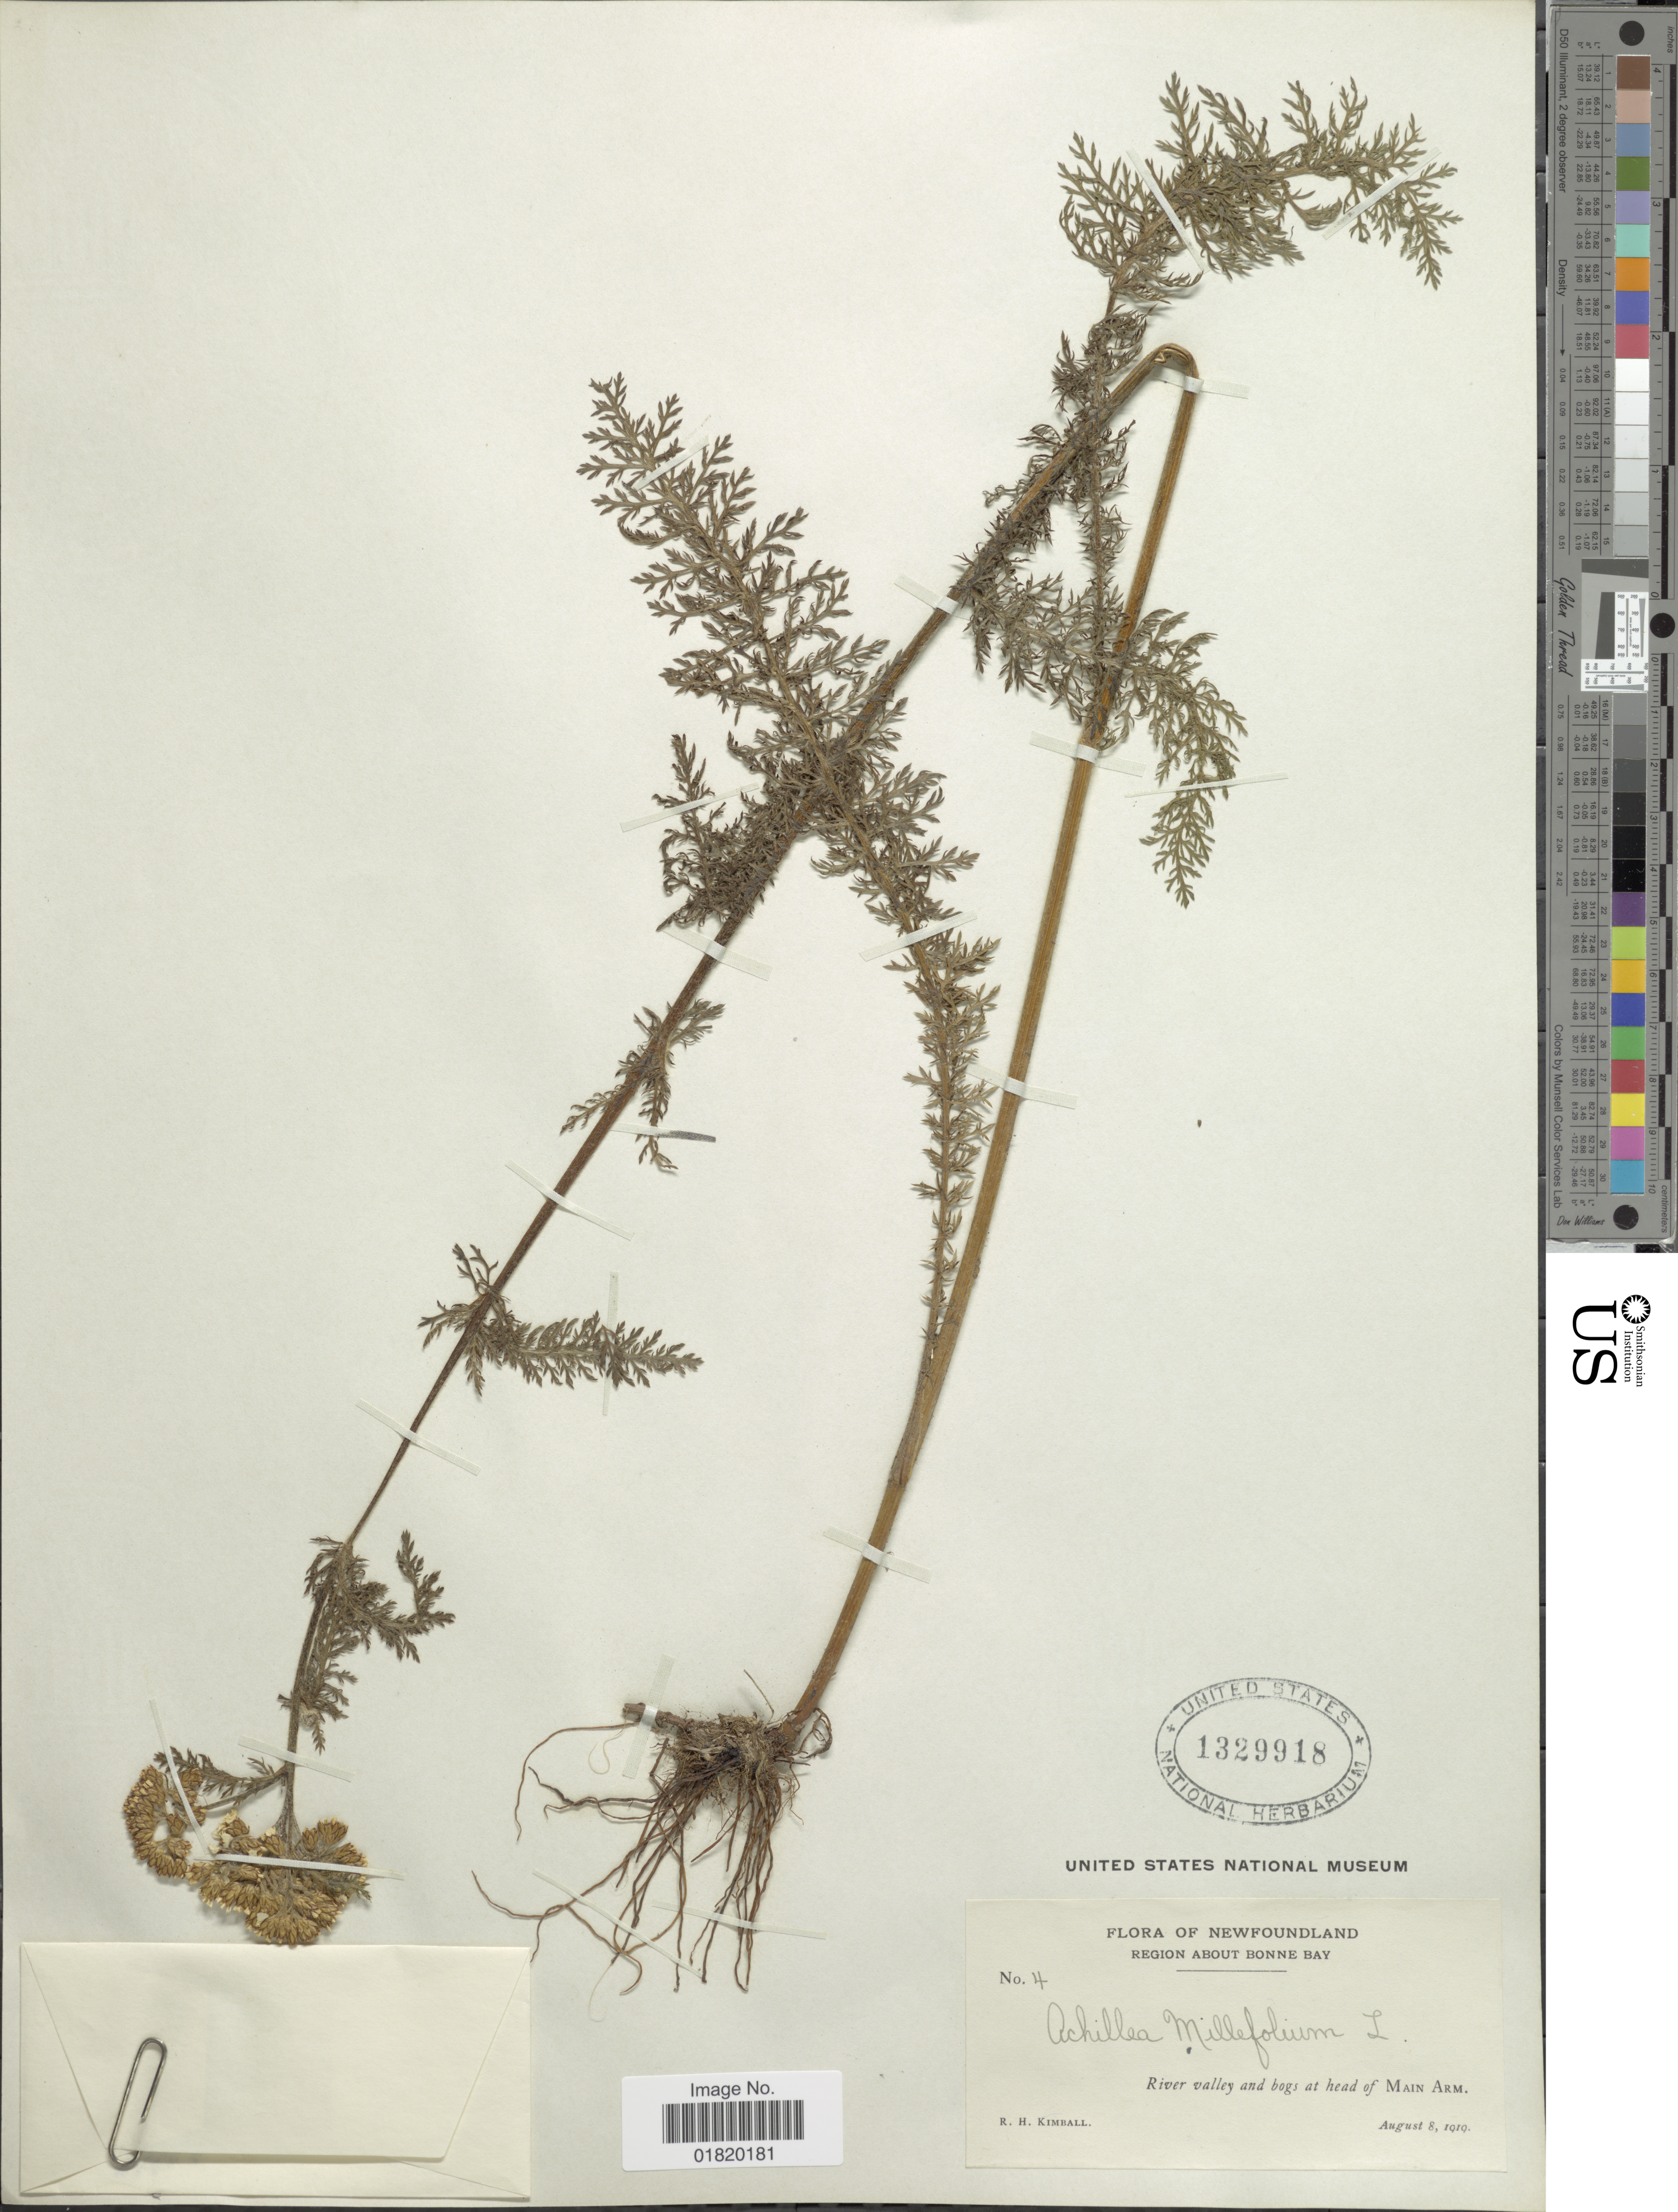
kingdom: Plantae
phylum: Tracheophyta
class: Magnoliopsida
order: Asterales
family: Asteraceae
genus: Achillea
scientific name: Achillea millefolium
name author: L.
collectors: R. Kimball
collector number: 4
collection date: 1919-08-08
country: Canada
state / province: Newfoundland and Labrador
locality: Region about Bonne Bay. River valley and bogs at head of Main Arm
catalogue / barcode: US 1329918